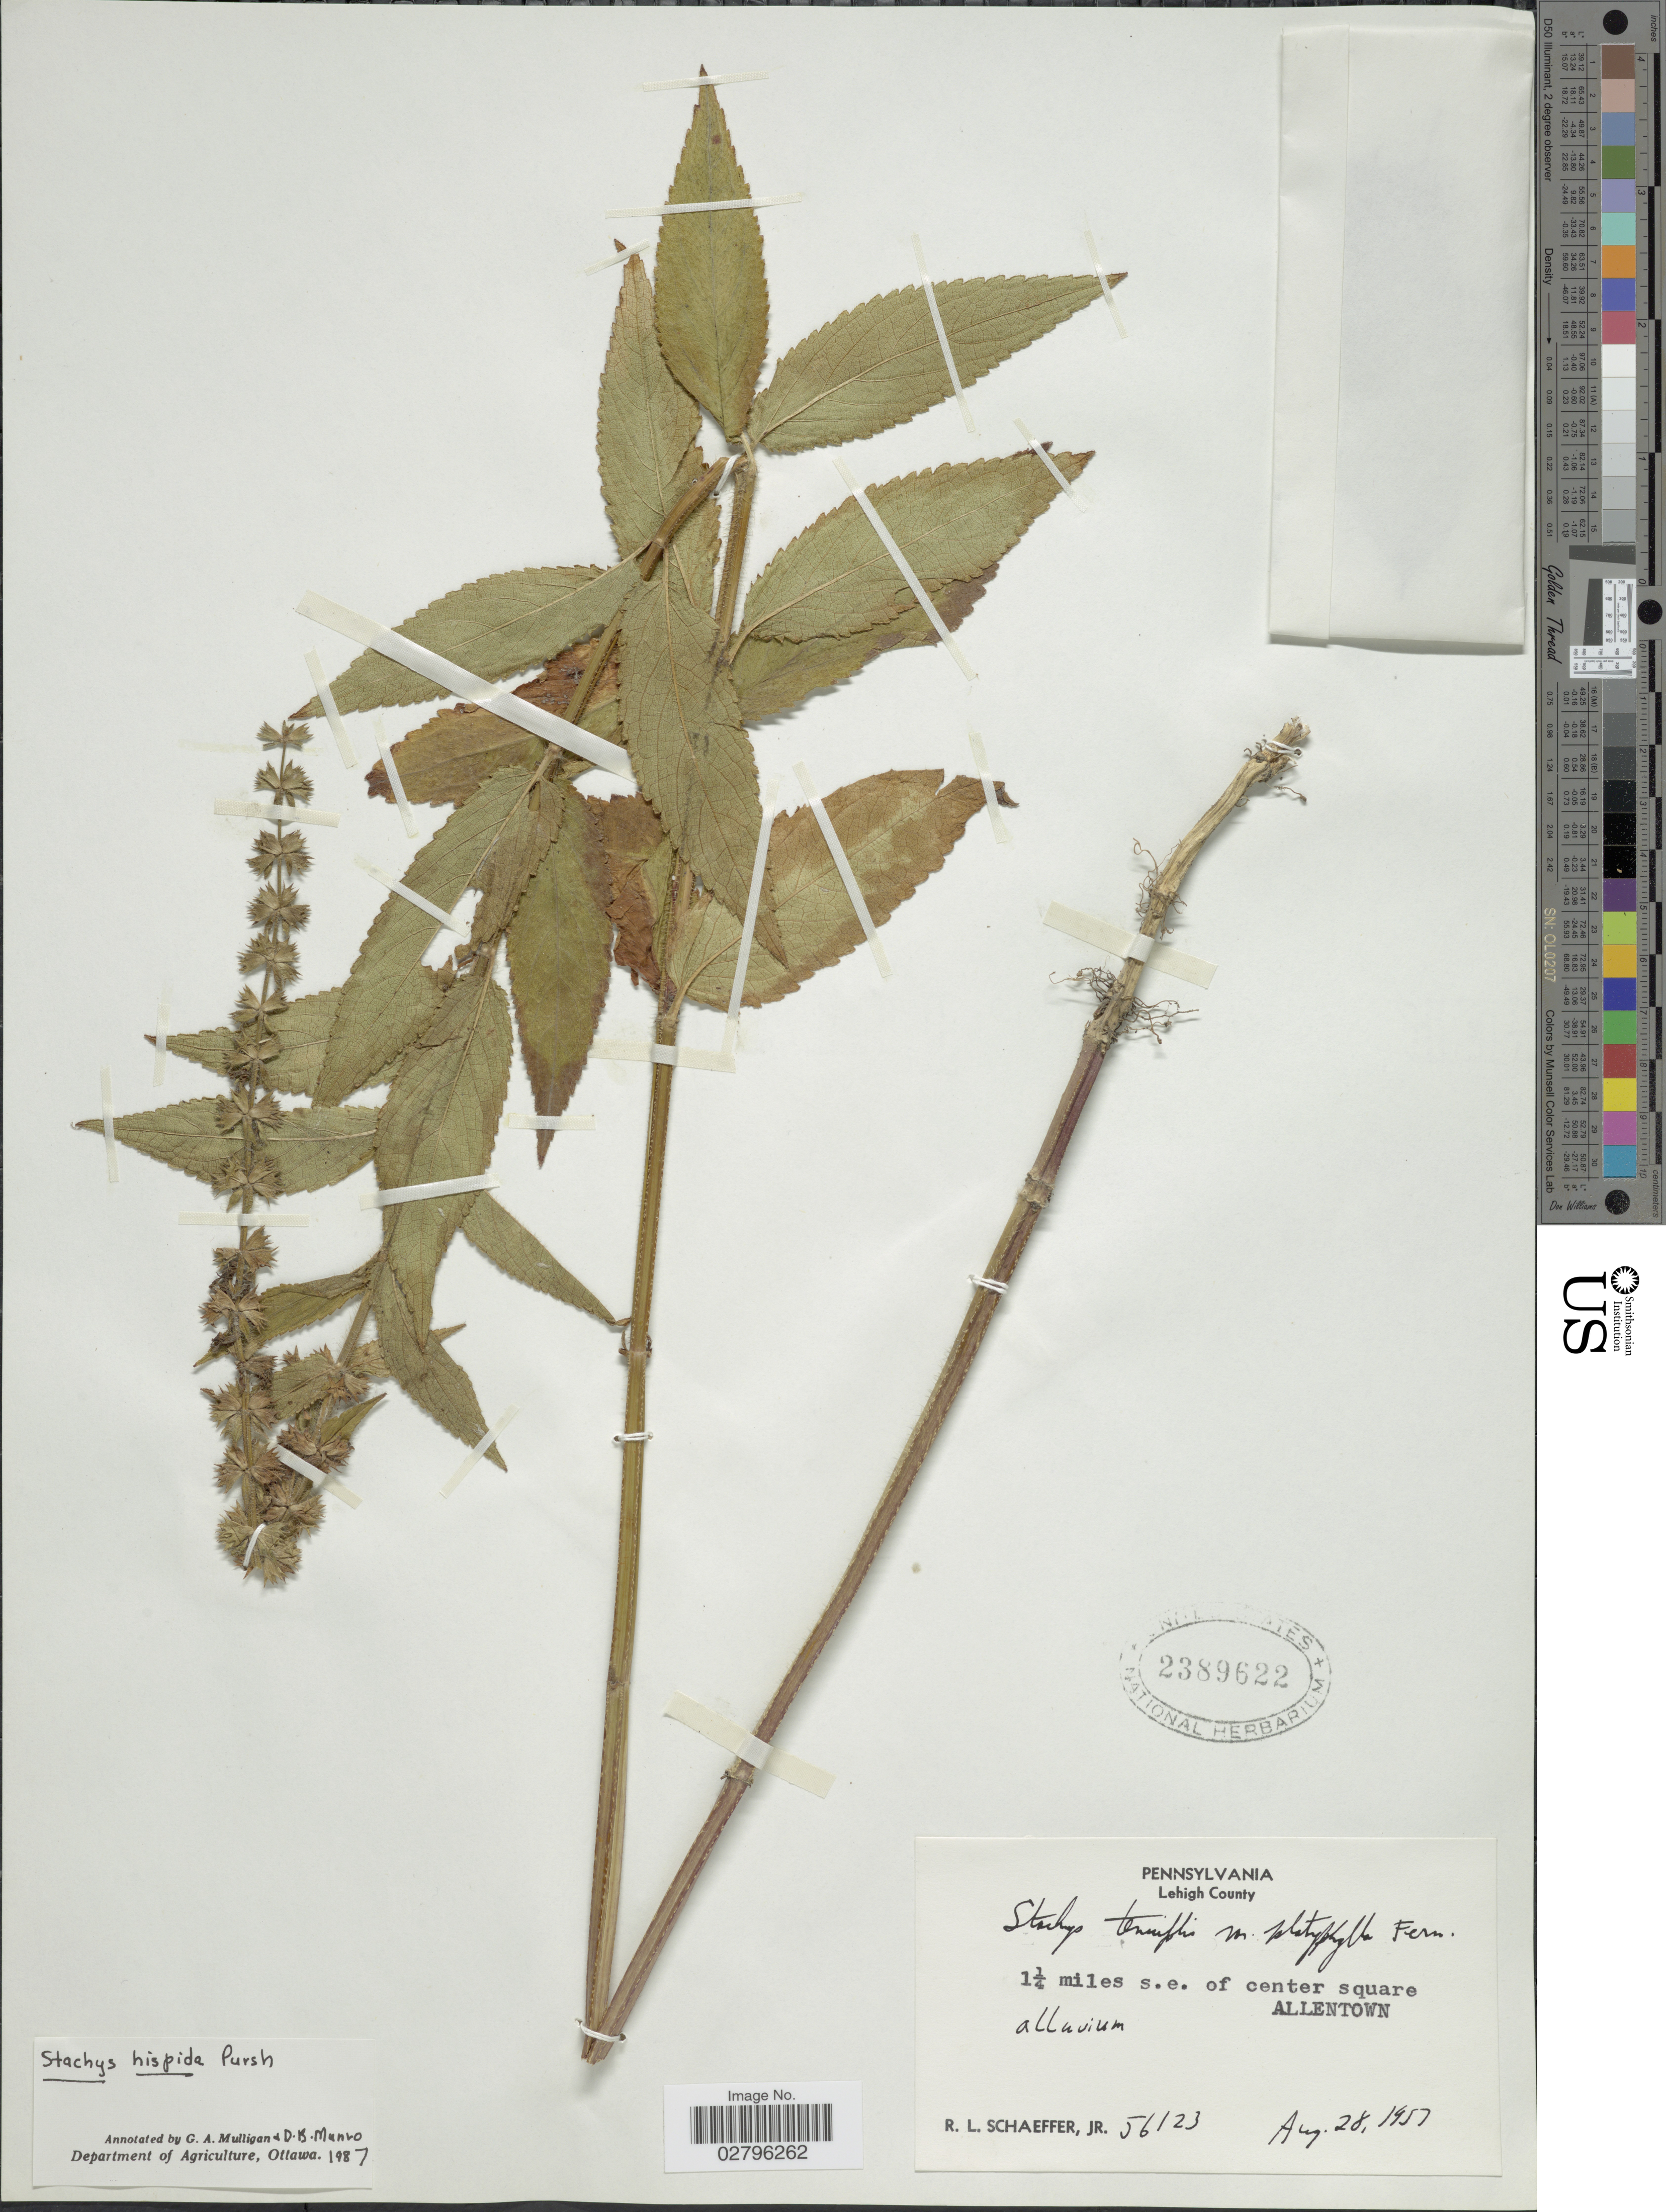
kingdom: Plantae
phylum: Tracheophyta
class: Magnoliopsida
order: Lamiales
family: Lamiaceae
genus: Stachys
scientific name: Stachys hispida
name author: Pursh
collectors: R. L. Schaeffer Jr.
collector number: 56123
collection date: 1957-08-28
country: United States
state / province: Pennsylvania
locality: Lehigh County. 1¼ miles s.e. of center square, Allentown.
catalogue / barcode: US 2389622